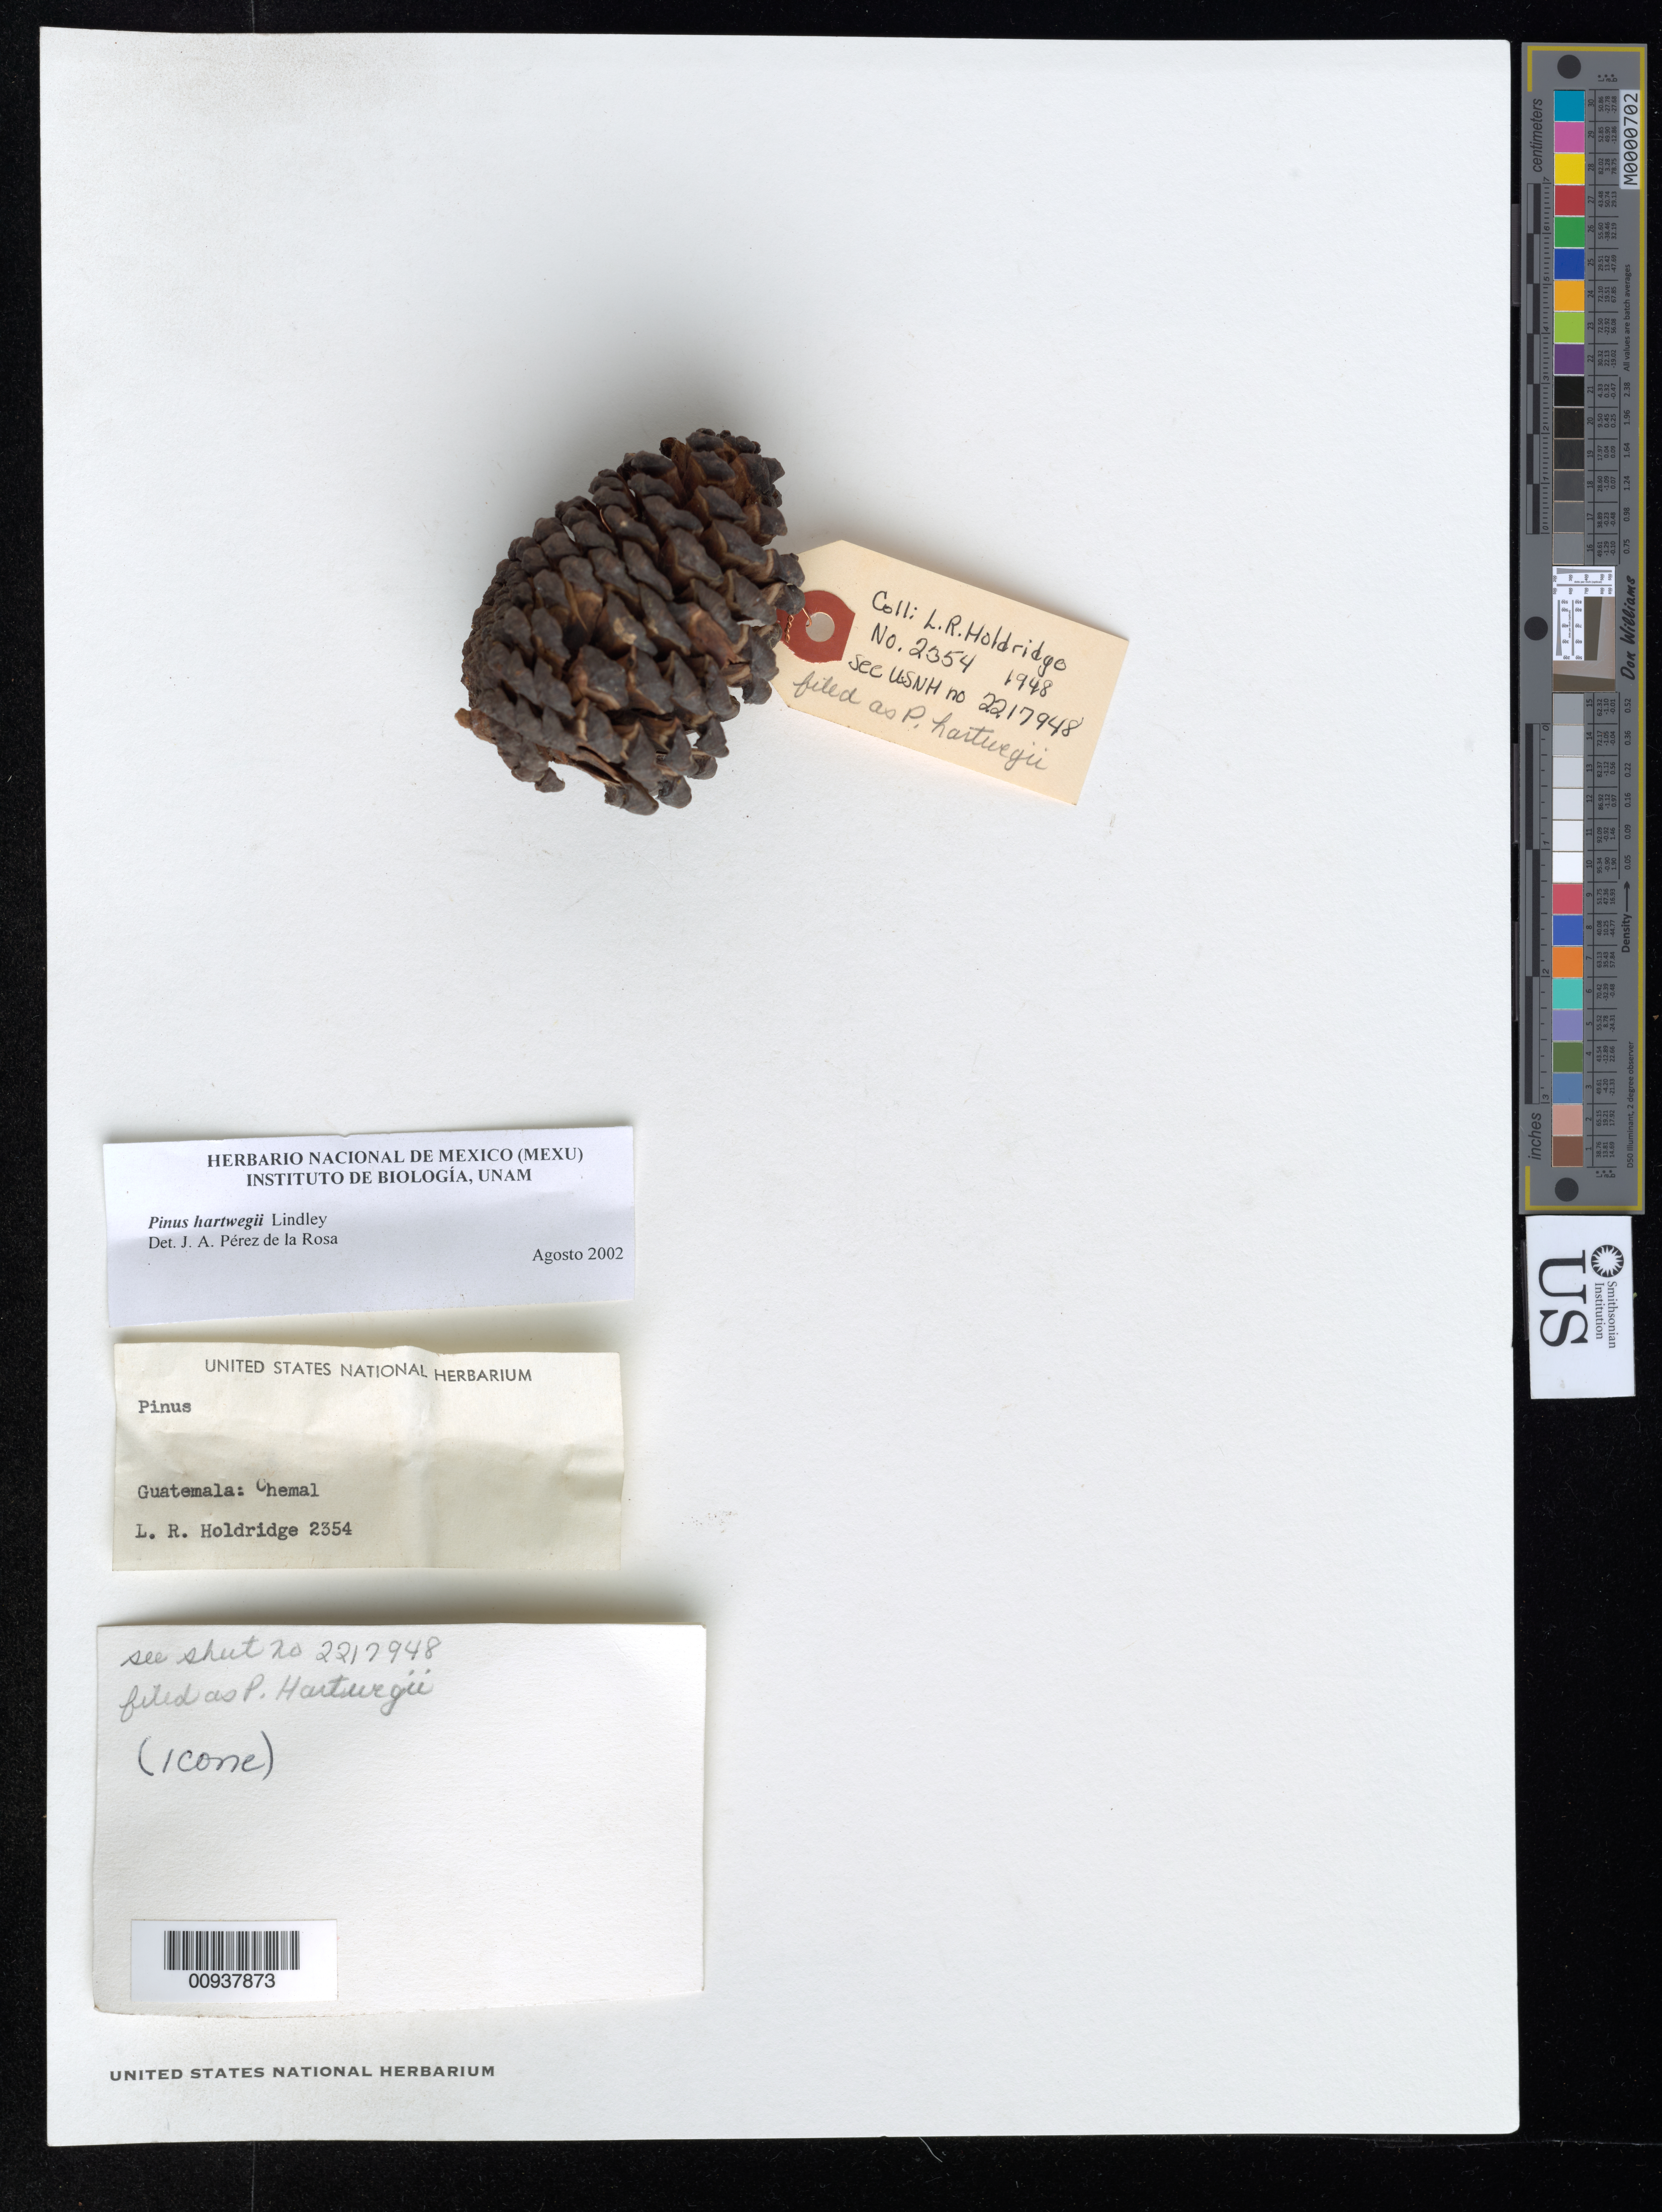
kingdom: Plantae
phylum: Tracheophyta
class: Pinopsida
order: Pinales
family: Pinaceae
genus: Pinus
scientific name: Pinus hartwegii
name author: Lindl.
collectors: L. Holdridge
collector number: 2354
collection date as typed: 27 Apr 1948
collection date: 1948-04-27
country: Guatemala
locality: Chemal, Sierra de Cuchumatanes.